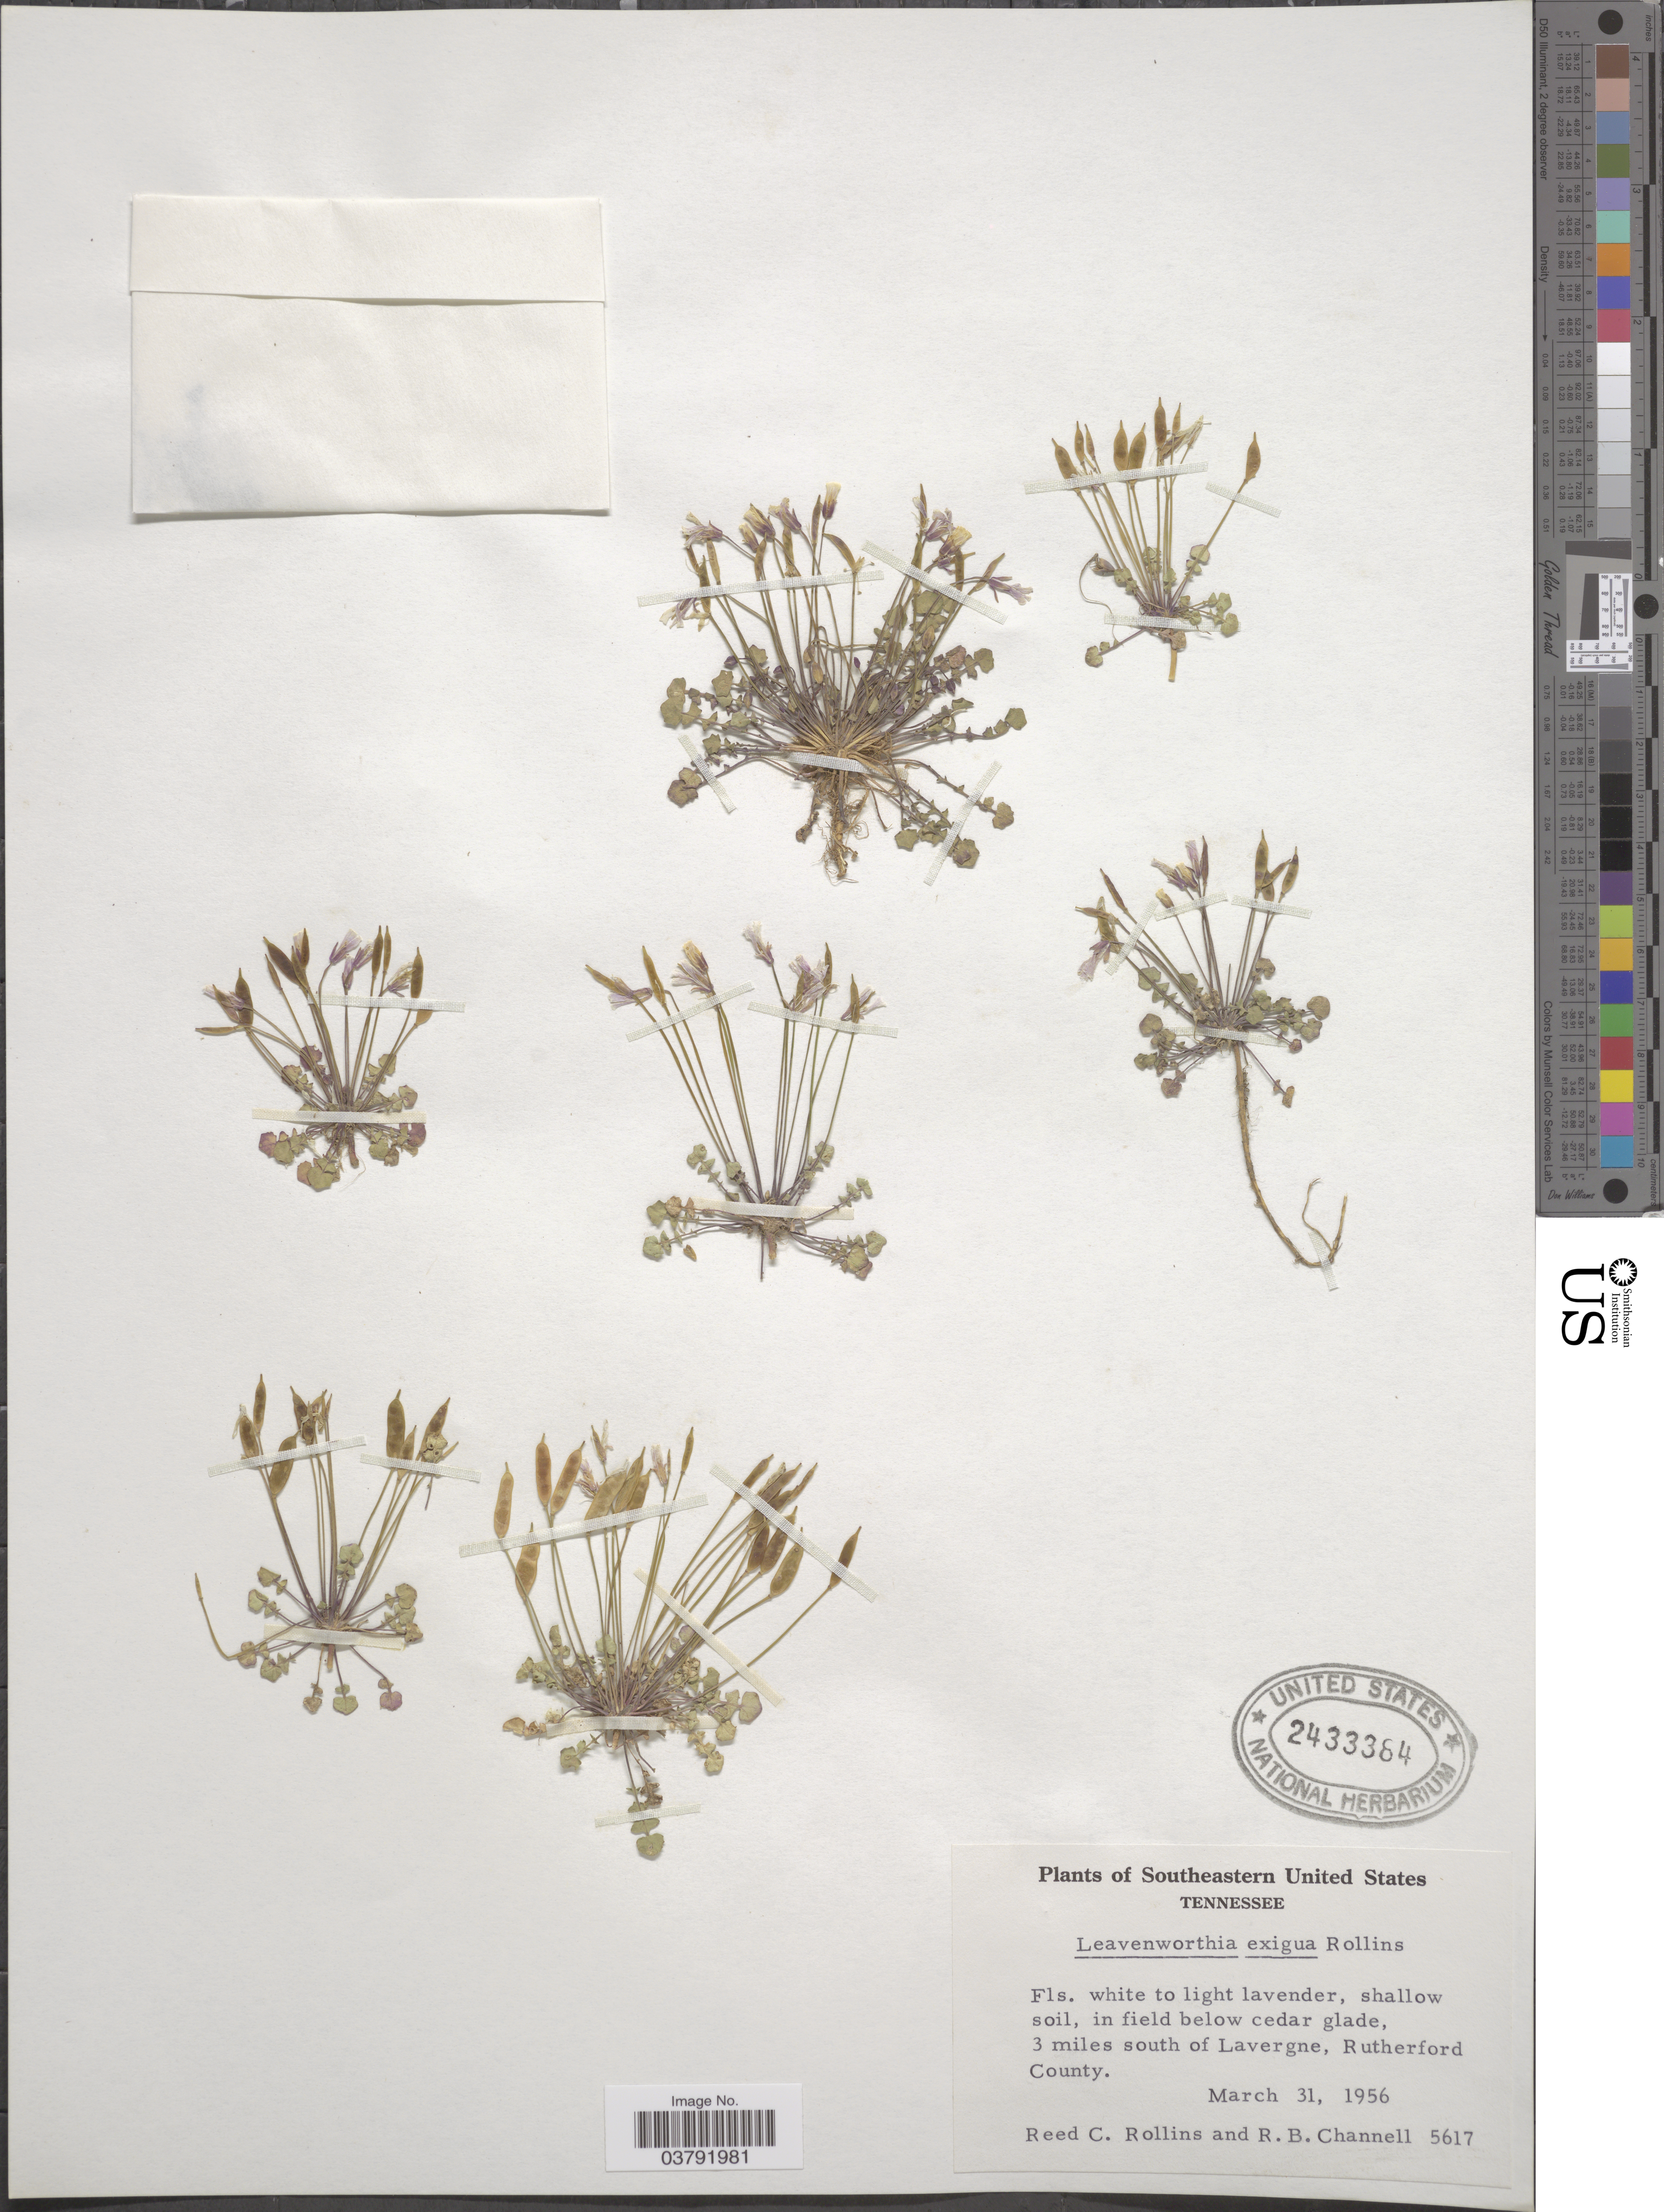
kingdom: Plantae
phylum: Tracheophyta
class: Magnoliopsida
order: Brassicales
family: Brassicaceae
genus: Leavenworthia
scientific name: Leavenworthia exigua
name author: Rollins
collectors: R. C. Rollins & R. B. Channell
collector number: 5617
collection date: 1956-03-31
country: United States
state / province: Tennessee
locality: Southeastern United States. 3 miles south of Lavergne, Rutherford County.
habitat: shallow soil in field below cedar glade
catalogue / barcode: US 2433364